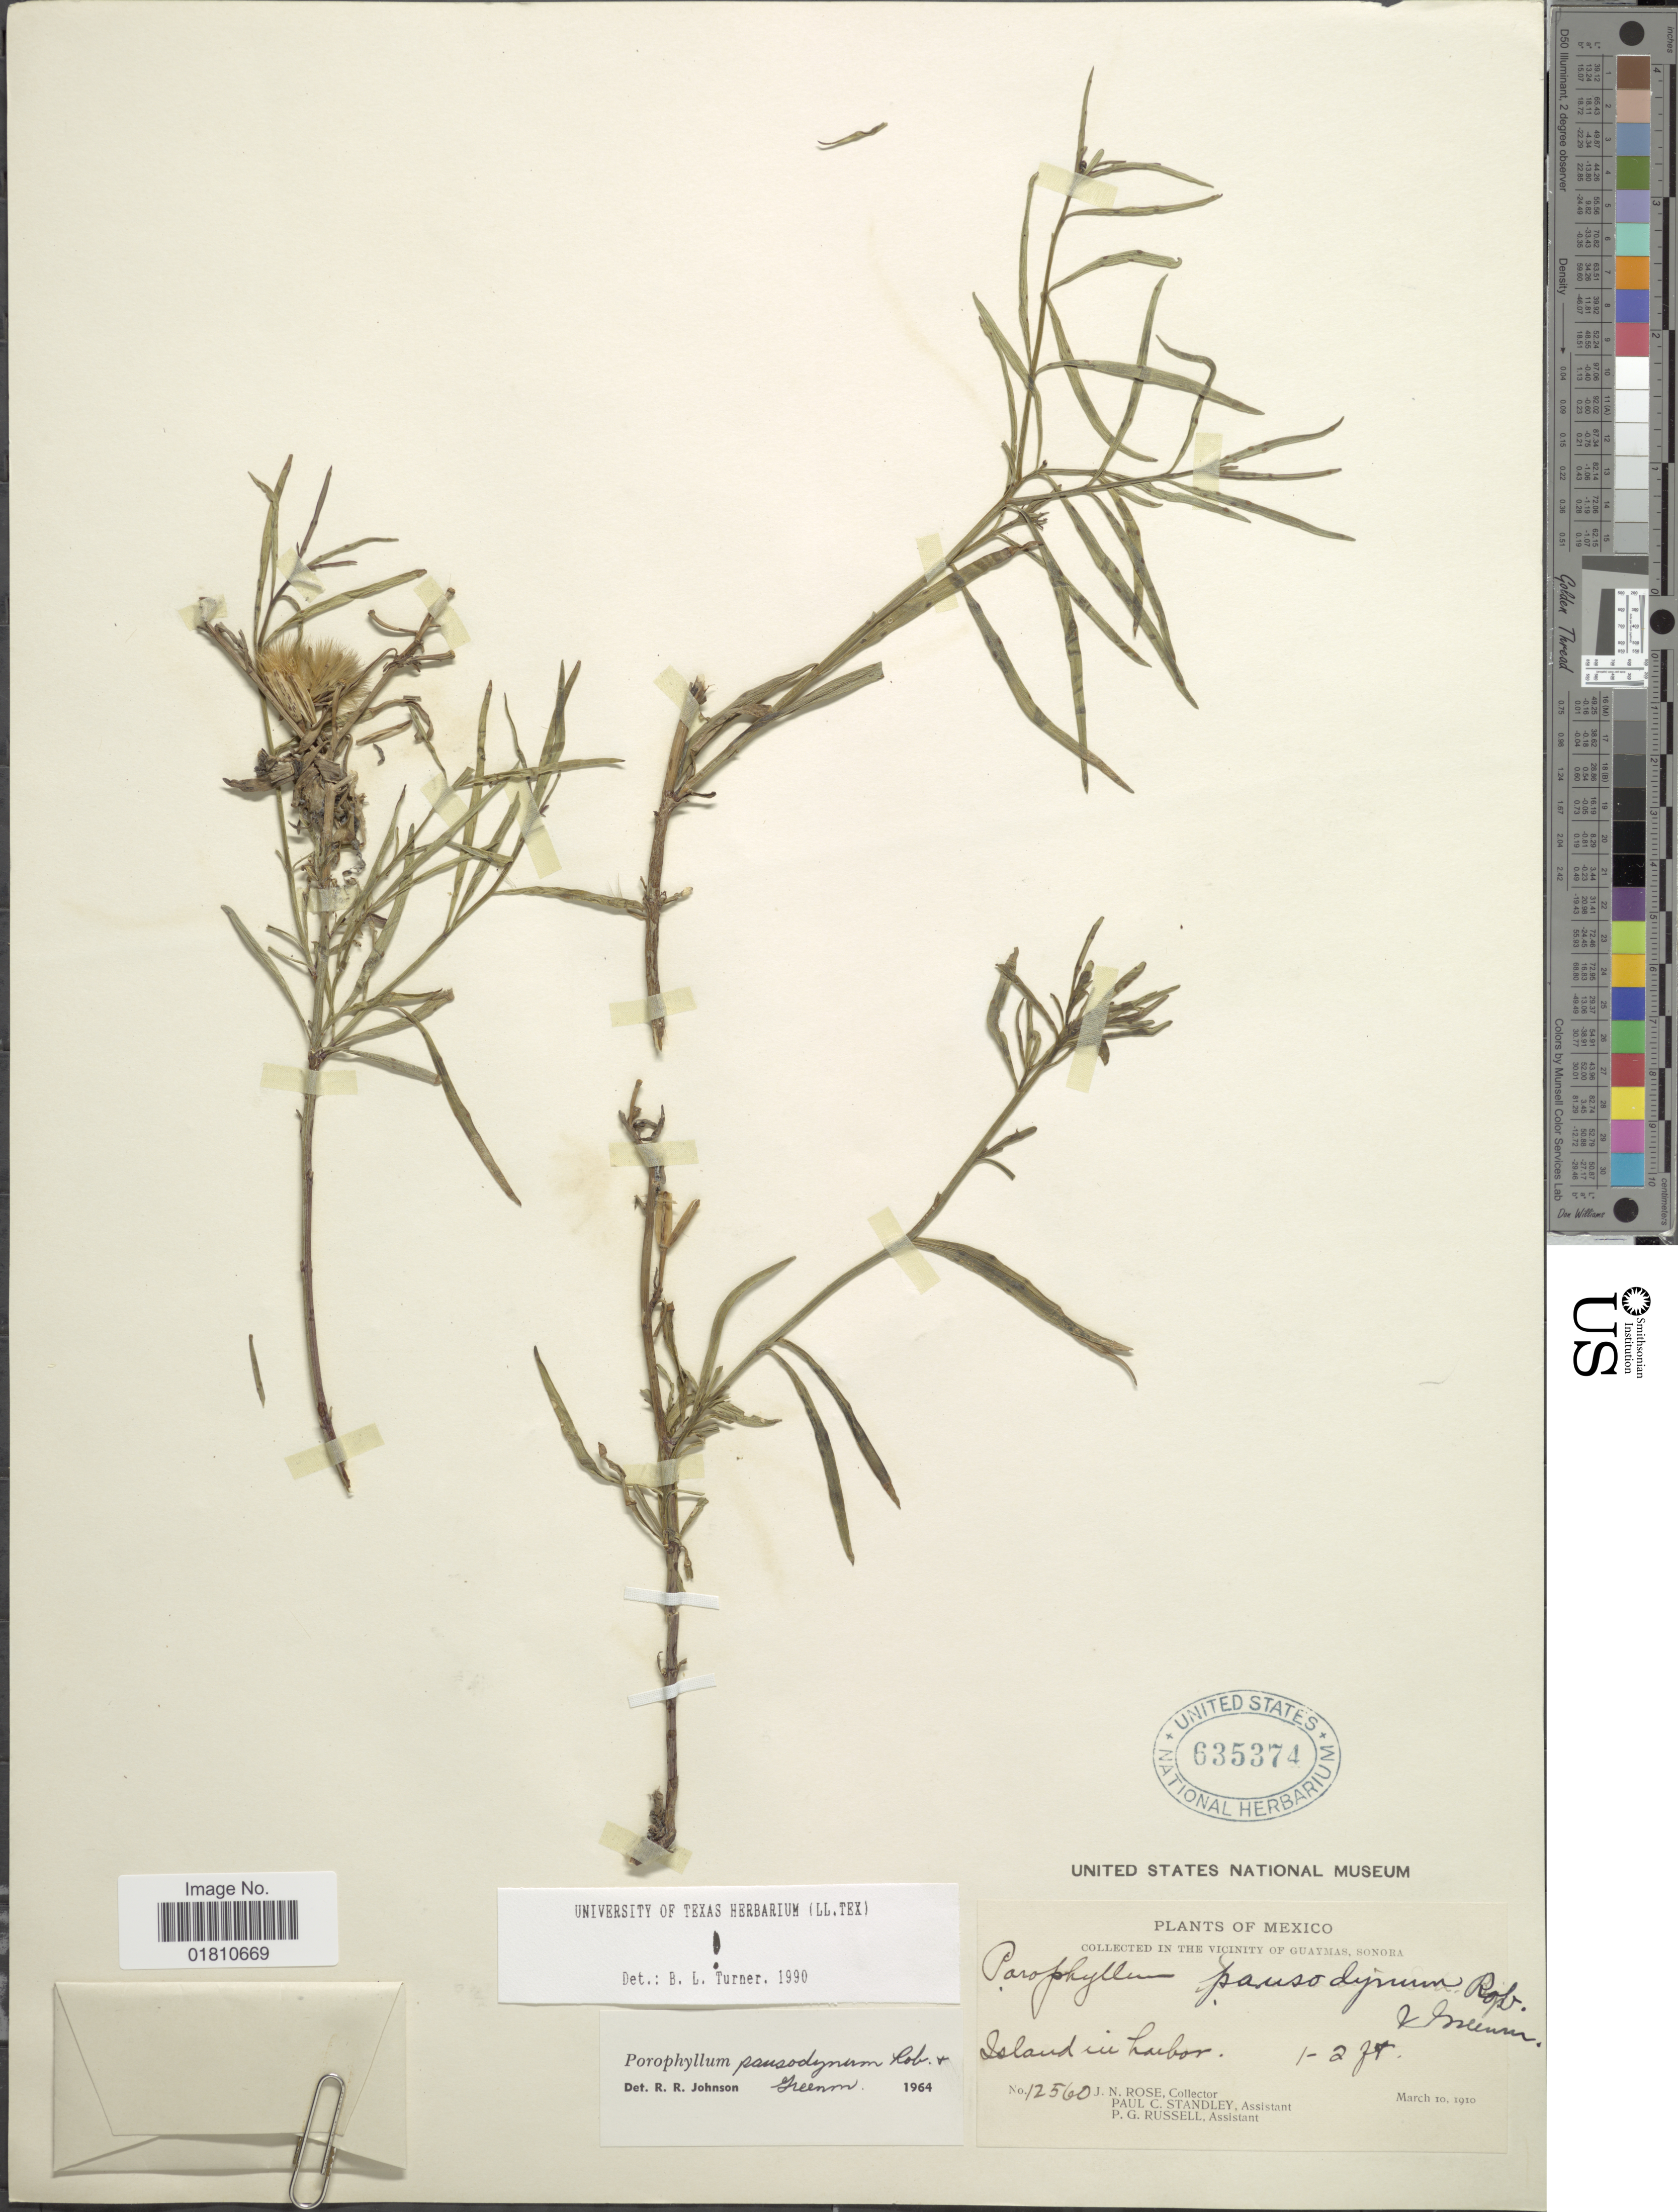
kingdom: Plantae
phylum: Tracheophyta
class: Magnoliopsida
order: Asterales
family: Asteraceae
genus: Porophyllum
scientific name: Porophyllum pausodynum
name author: B.L. Rob. & Greenm.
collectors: J. N. Rose, P. C. Standley & P. G. Russell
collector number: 12560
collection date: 1910-03-10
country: Mexico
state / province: Sonora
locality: Vicinity of Guaymas, Island in harbor.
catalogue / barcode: US 635374